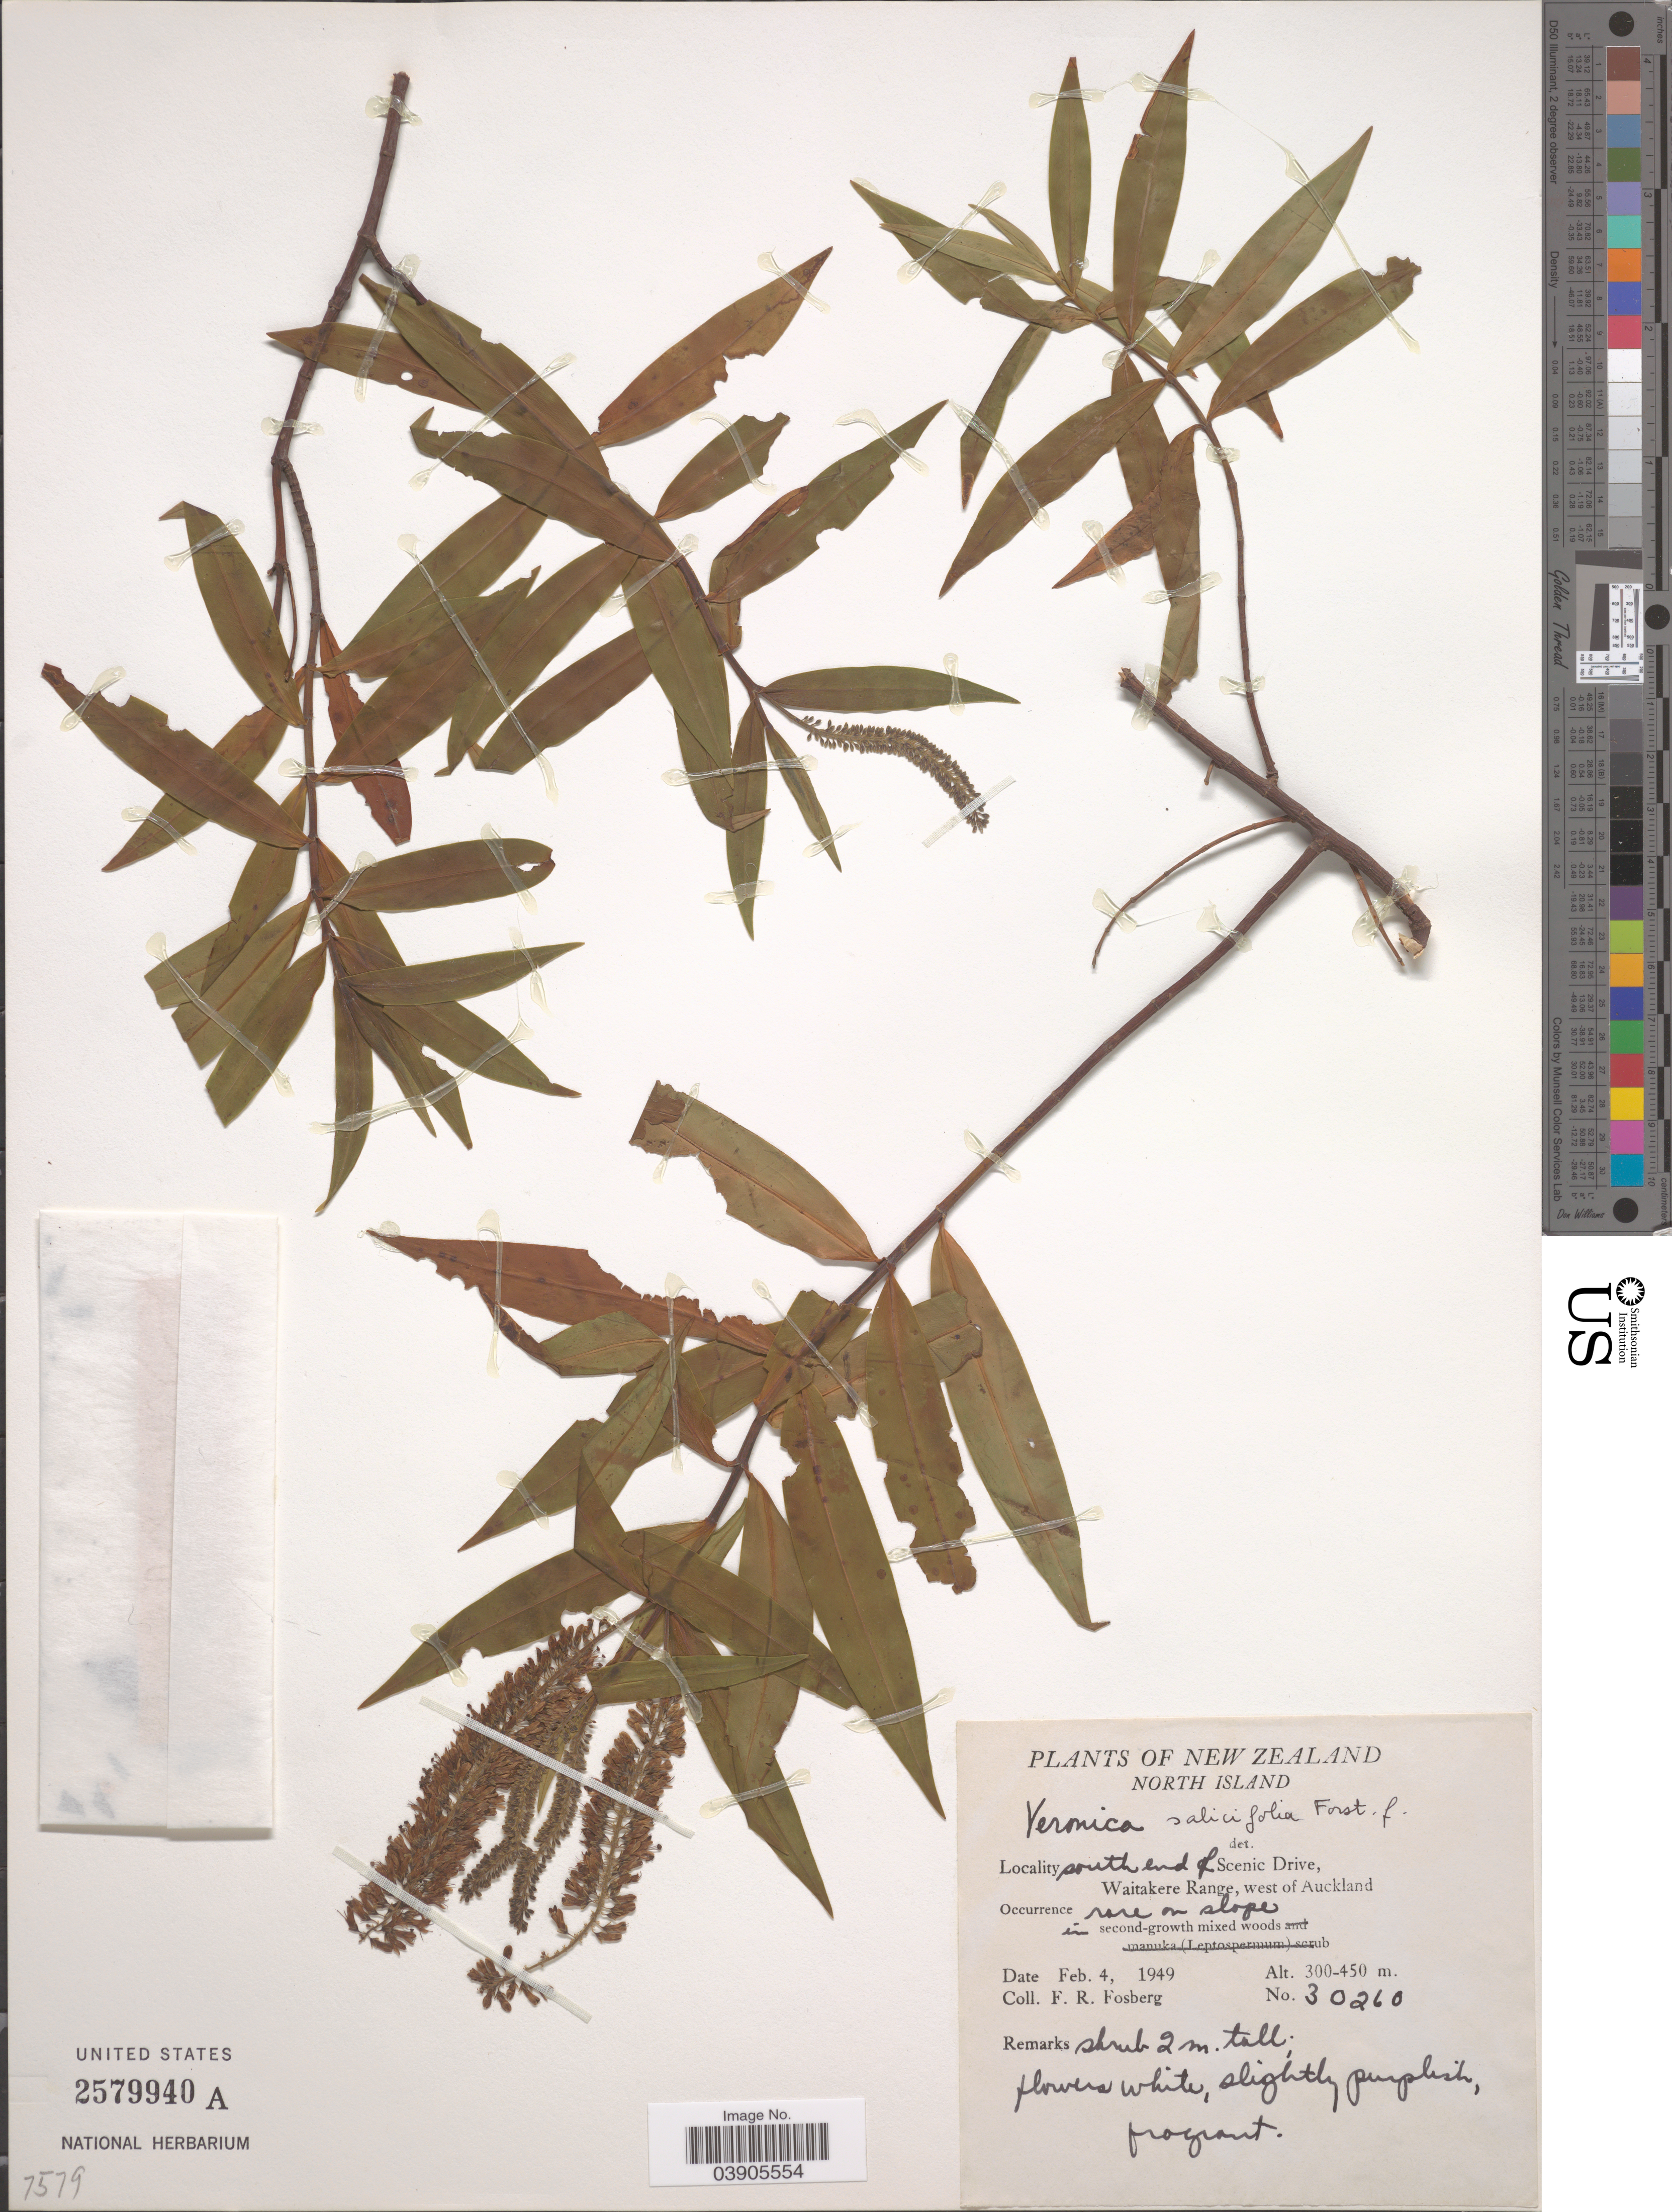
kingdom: Plantae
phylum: Tracheophyta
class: Magnoliopsida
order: Lamiales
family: Plantaginaceae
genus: Veronica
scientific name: Veronica salicifolia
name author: G. Forst.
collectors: F. R. Fosberg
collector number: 30260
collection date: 1949-02-04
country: New Zealand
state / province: Auckland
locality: North Island. South end of Scenic Drive, Waitakere Range, west of Auckland.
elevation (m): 300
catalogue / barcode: US 2579940A